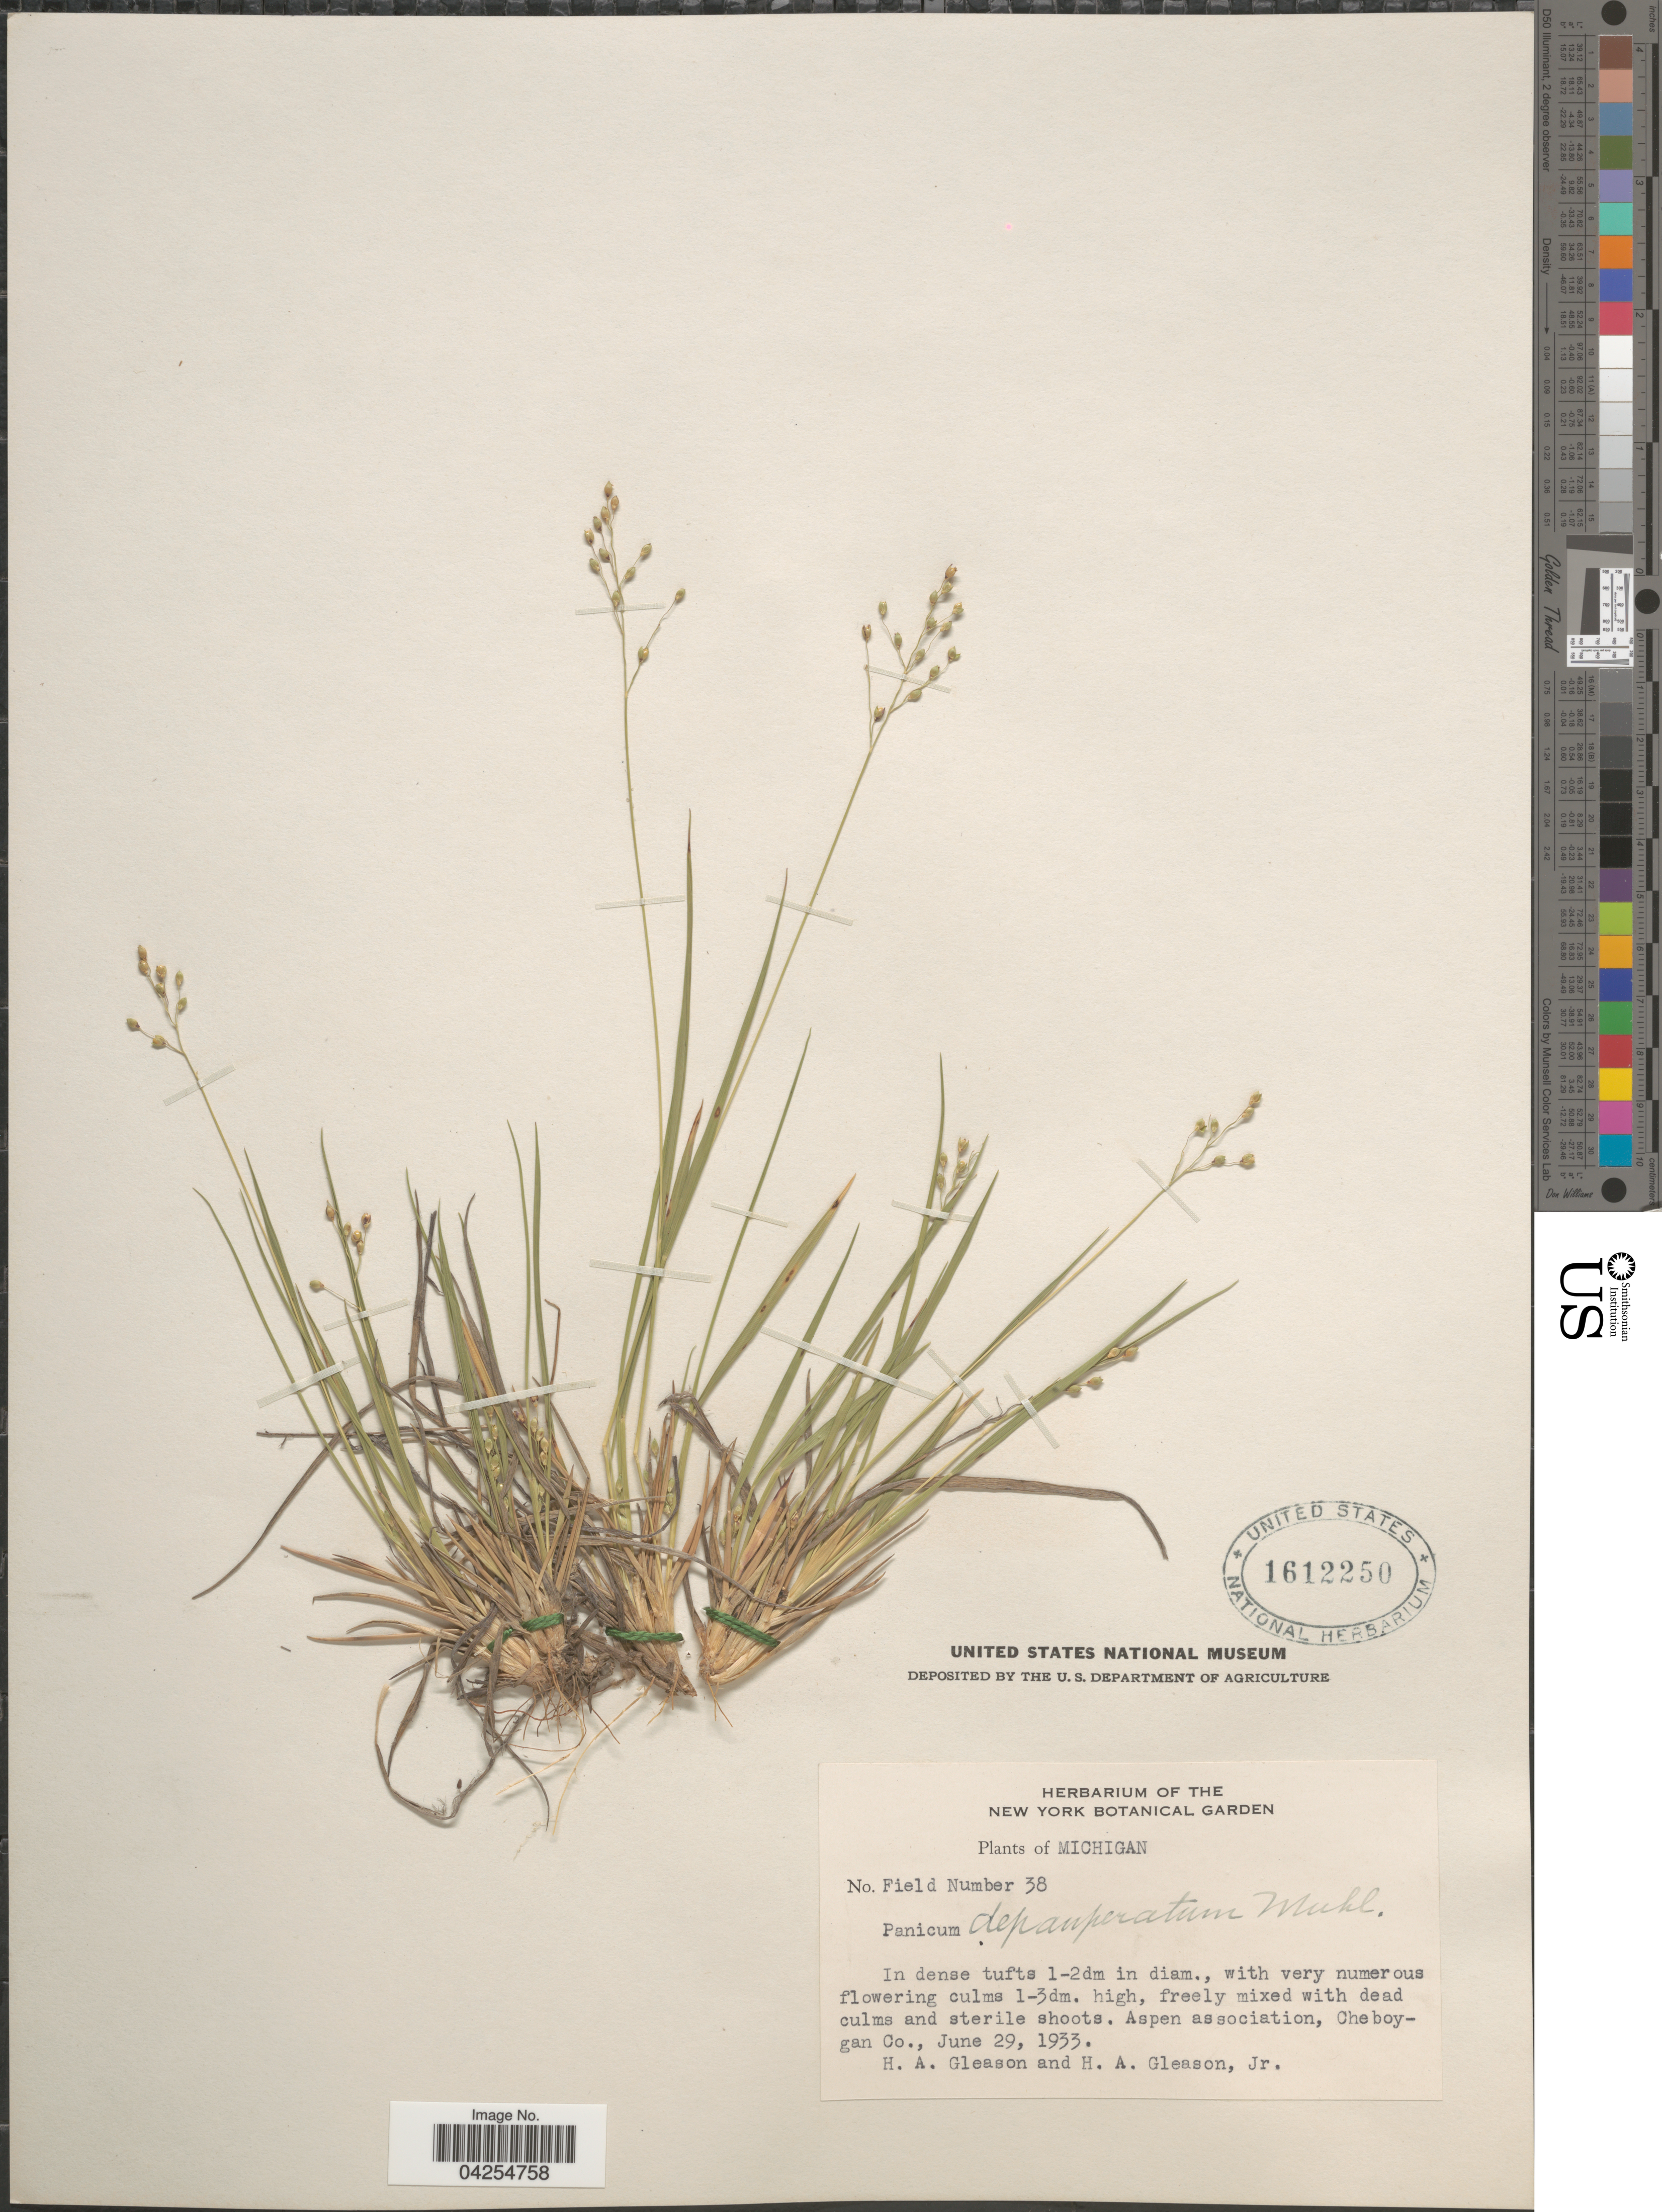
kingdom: Plantae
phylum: Tracheophyta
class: Liliopsida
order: Poales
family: Poaceae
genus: Dichanthelium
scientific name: Dichanthelium depauperatum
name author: (Muhl.) Gould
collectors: H. A. Gleason & H. Gleason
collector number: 38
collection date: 1933-06-29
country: United States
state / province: Michigan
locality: Cheboygan Co.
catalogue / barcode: US 1612250